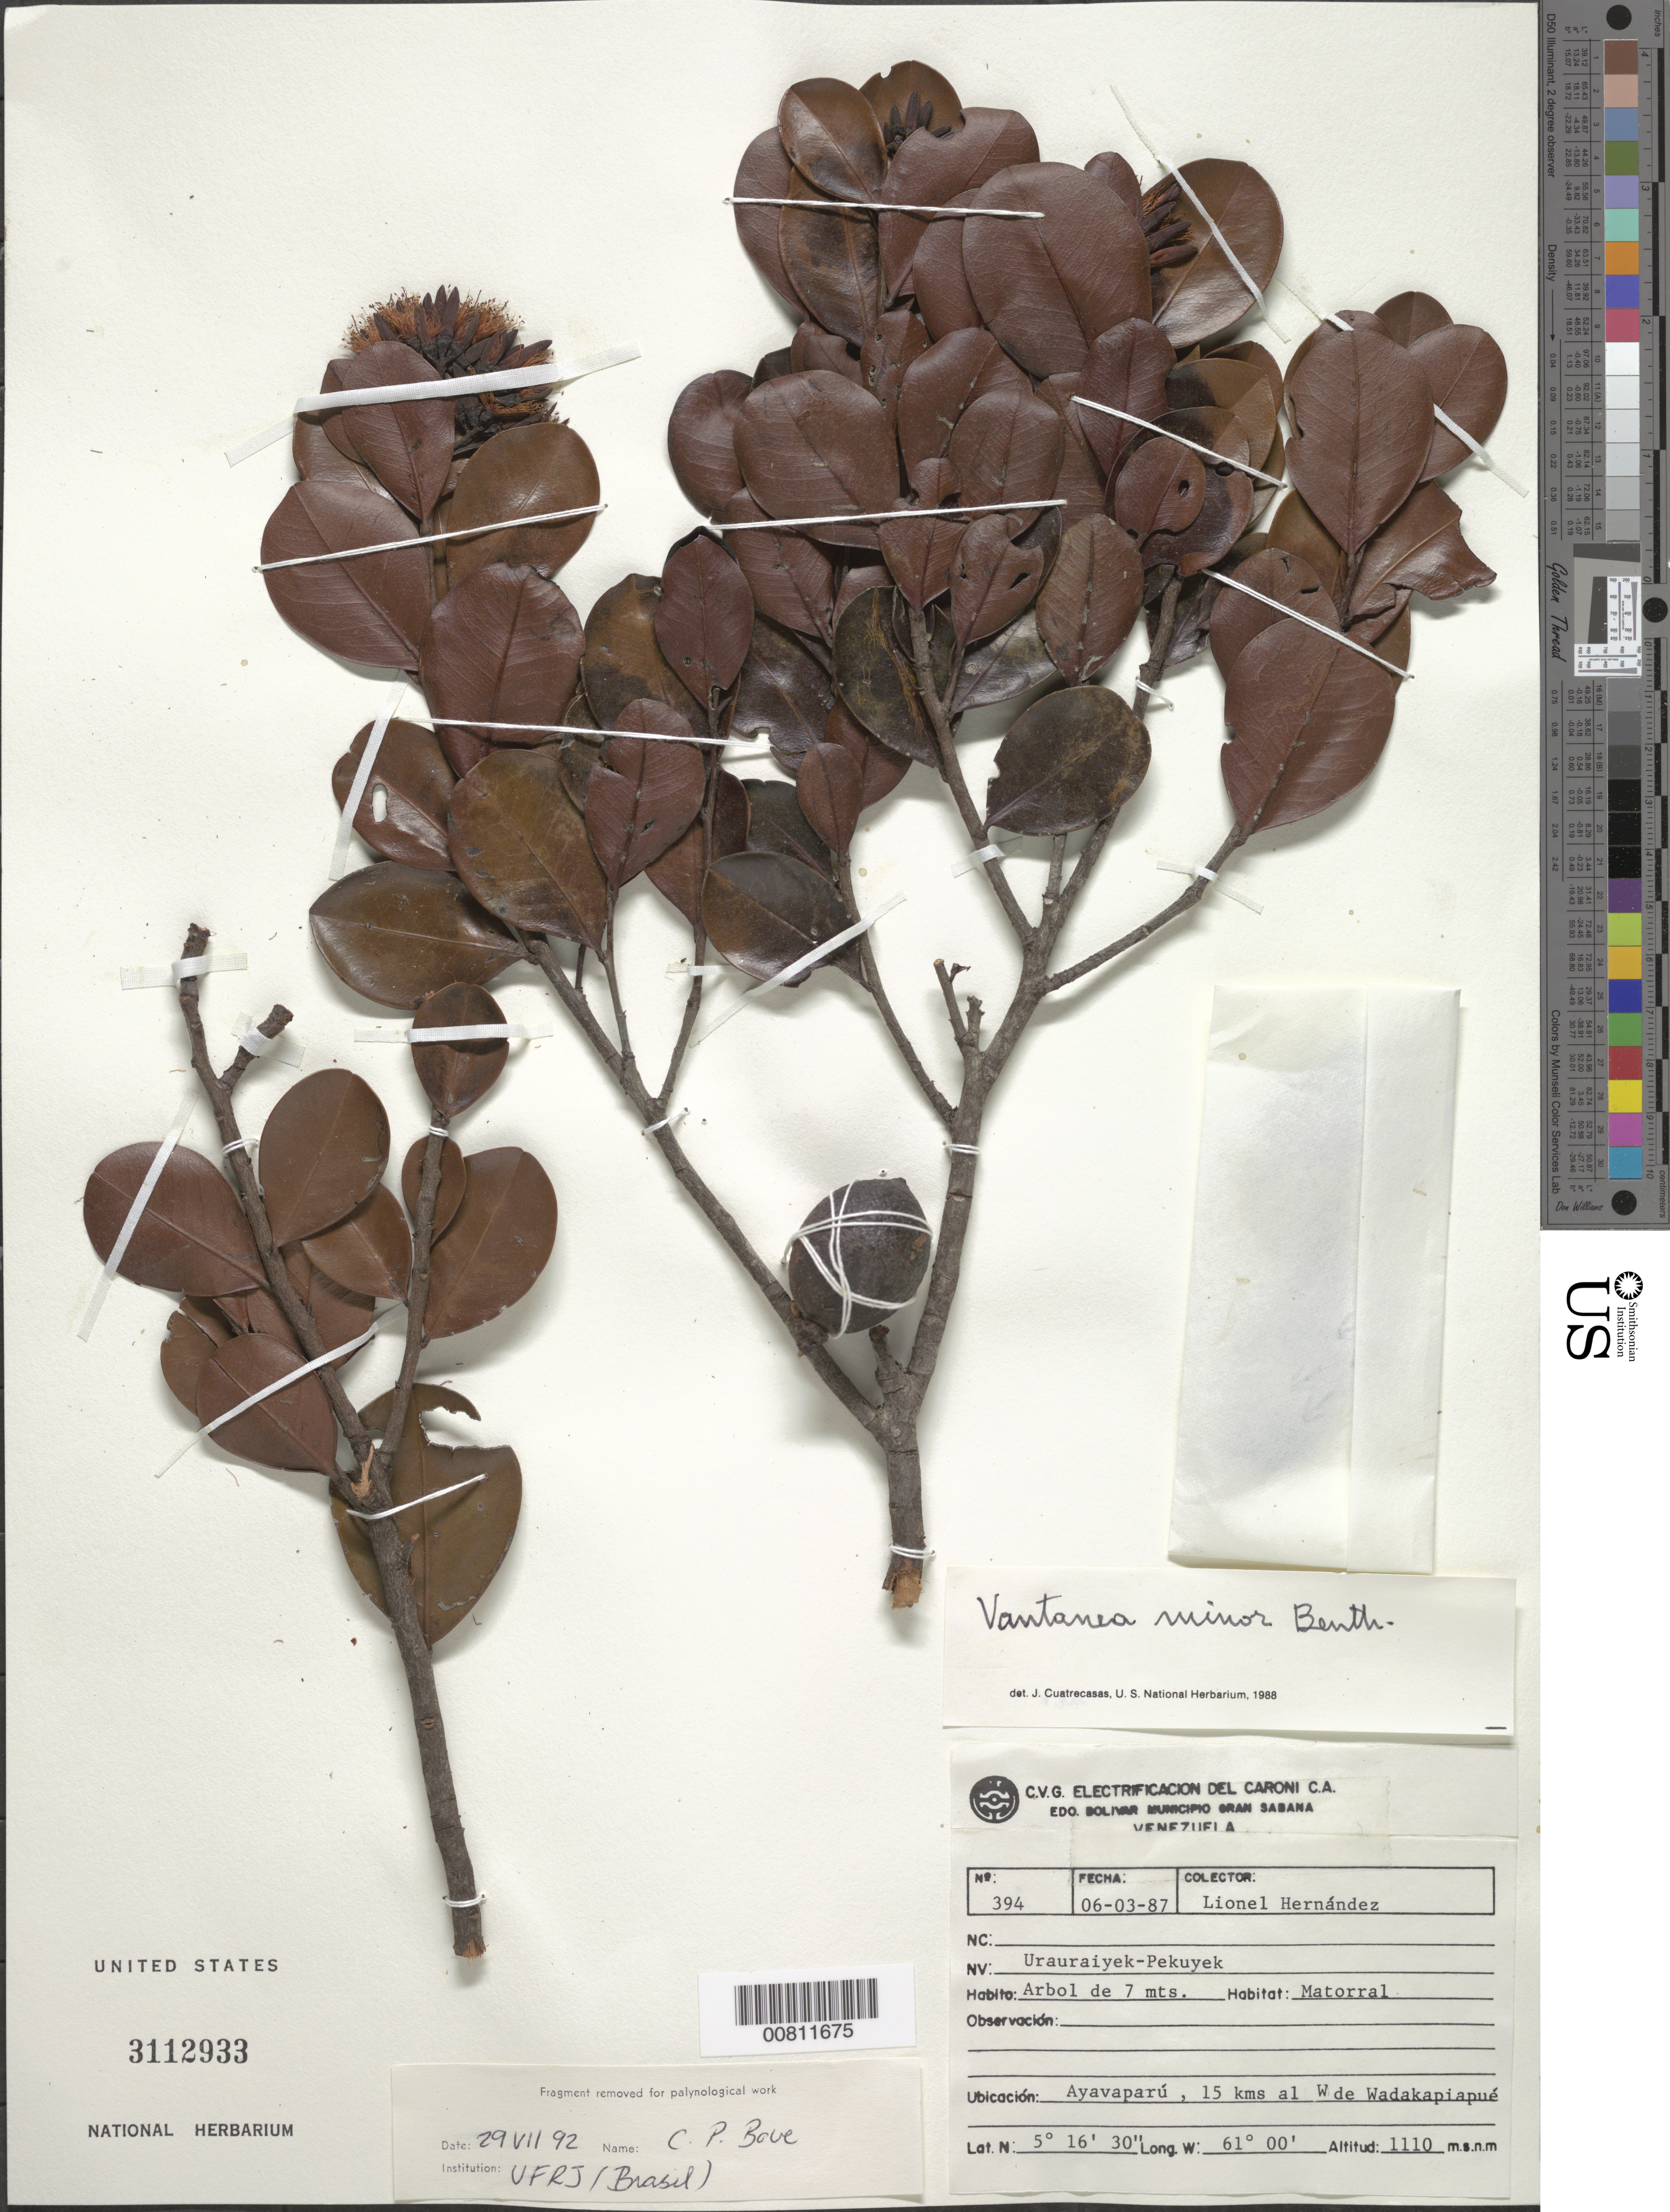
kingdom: Plantae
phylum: Tracheophyta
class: Magnoliopsida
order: Malpighiales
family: Humiriaceae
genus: Vantanea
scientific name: Vantanea minor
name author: Benth.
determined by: Cuatrecasas, J.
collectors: L. Hernández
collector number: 394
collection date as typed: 6-Mar-87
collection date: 1987-03-06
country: Venezuela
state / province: Bolívar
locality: Mun. Gran Sabana, Ayavaparú, 15 km al N de Wadakapiapué Tepuy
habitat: Matorral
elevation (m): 1110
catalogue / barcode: US 3112933